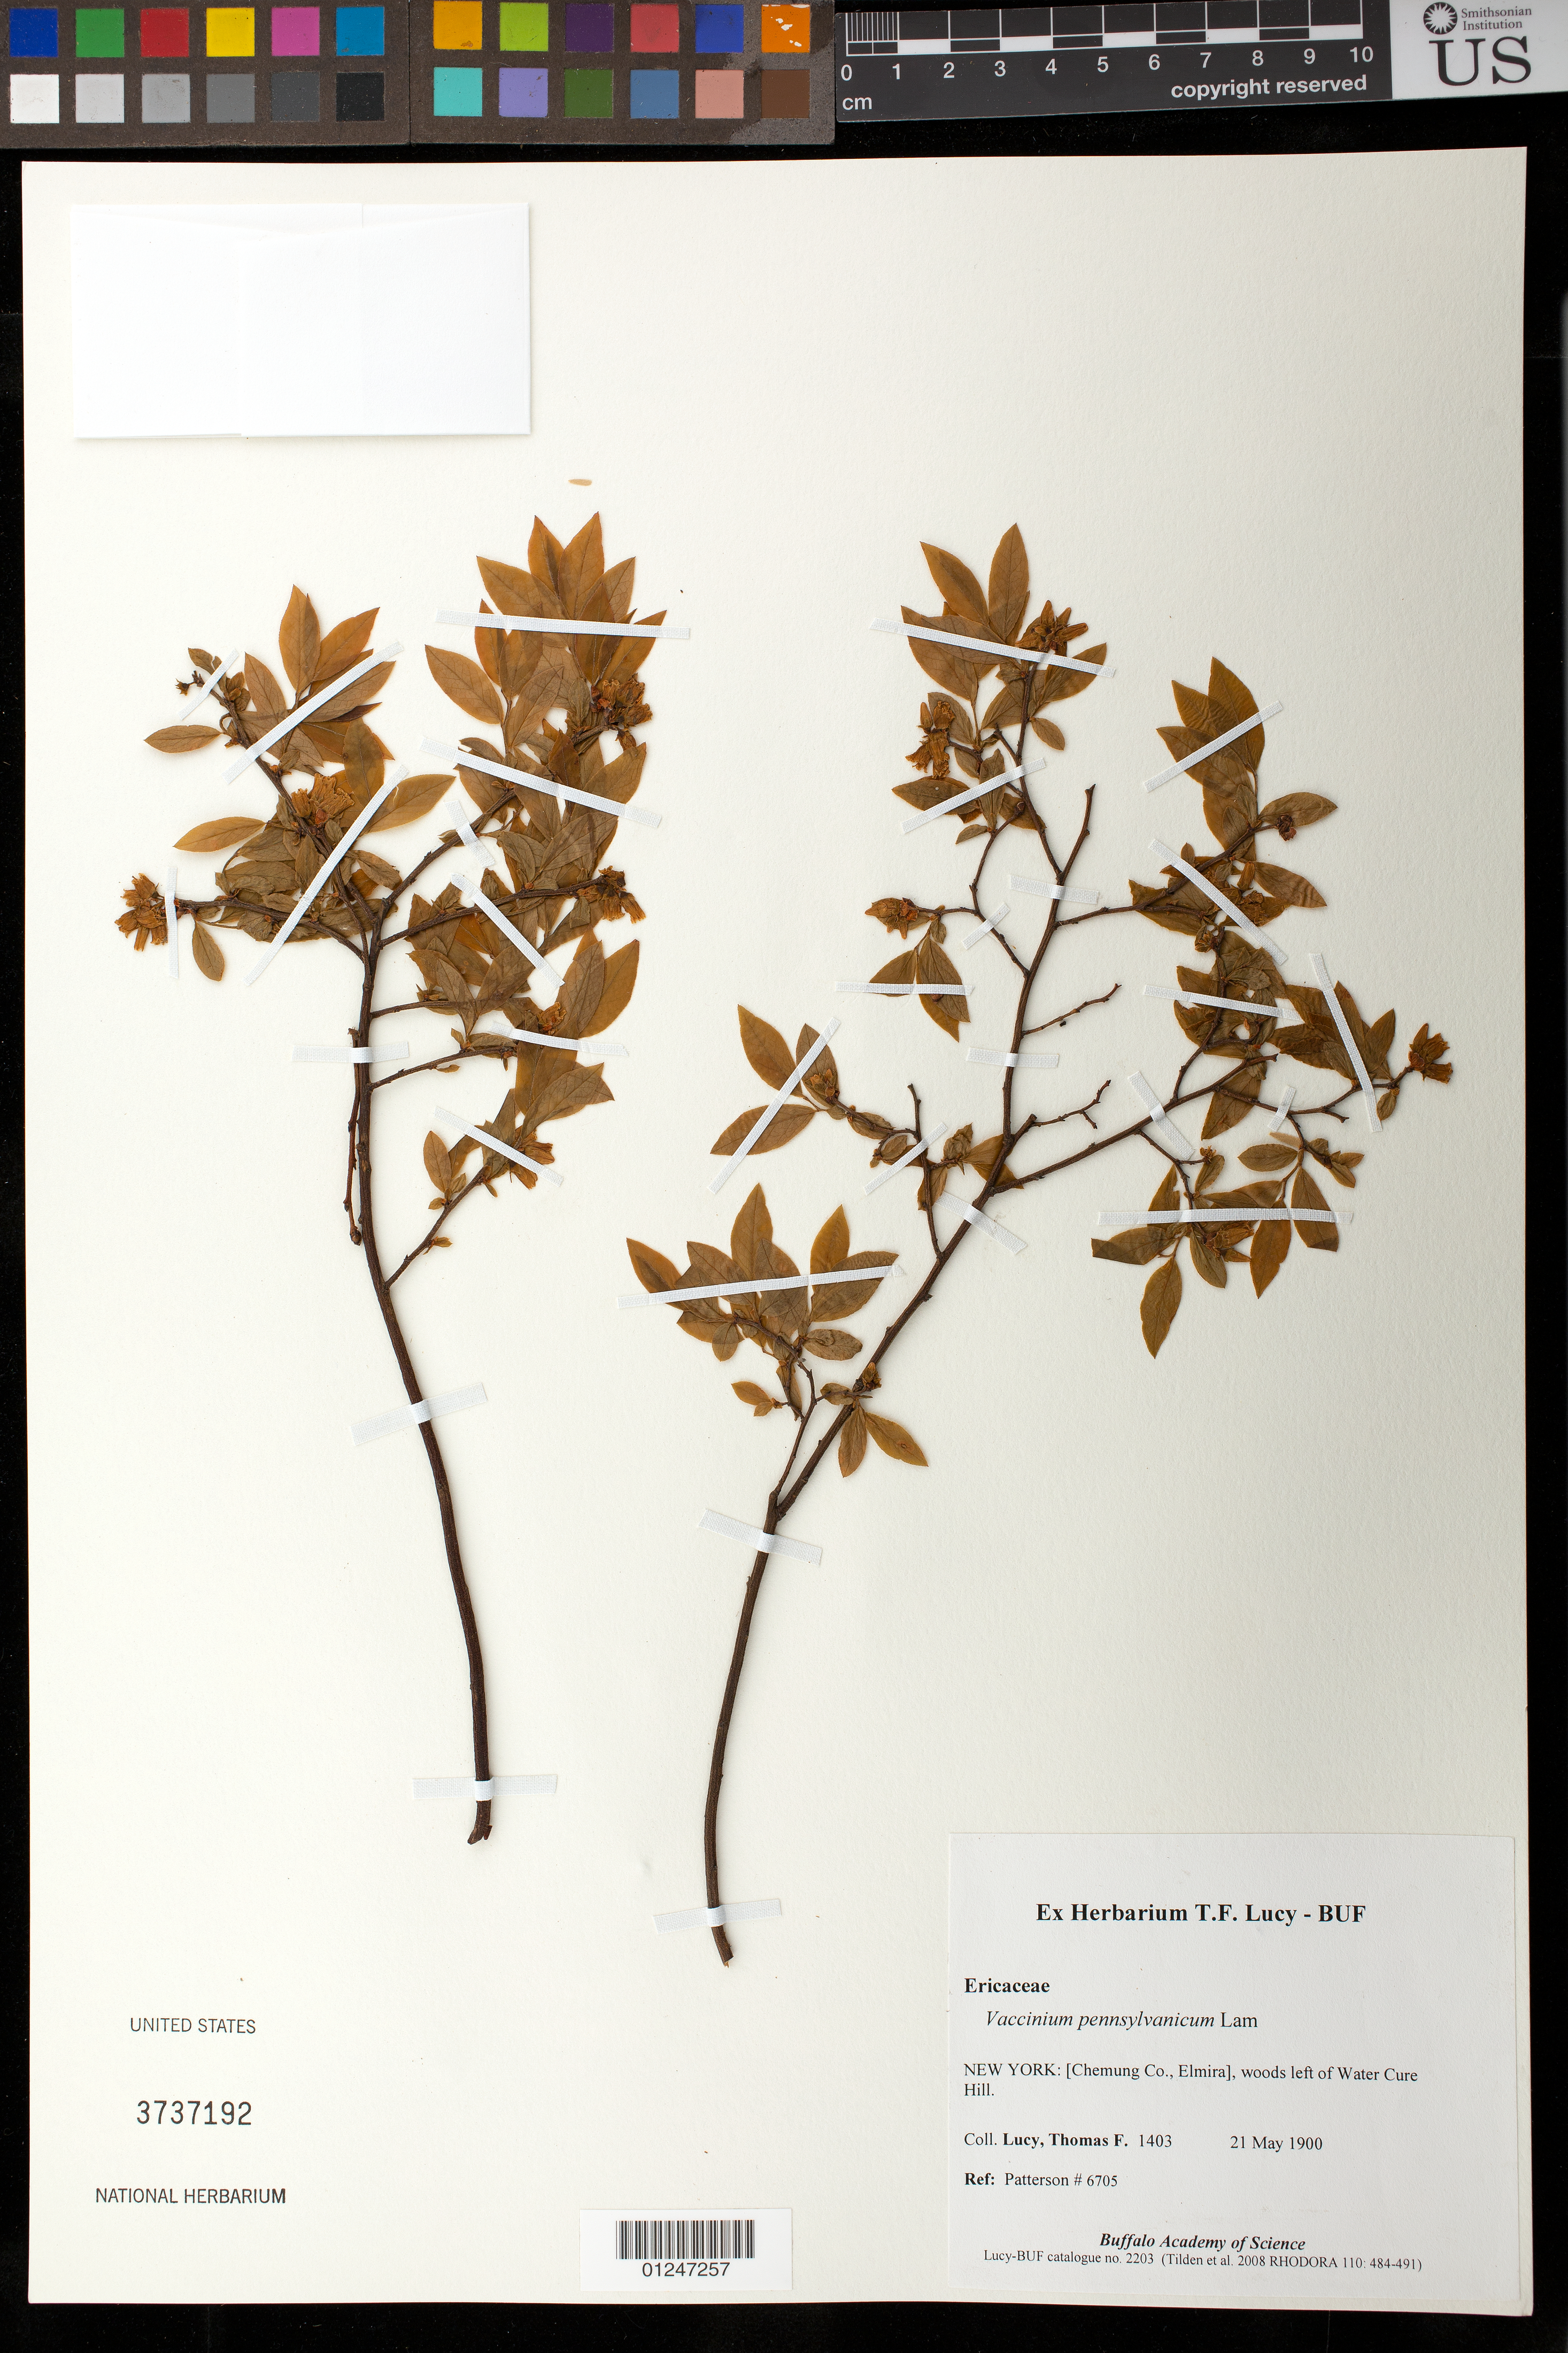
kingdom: Plantae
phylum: Tracheophyta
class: Magnoliopsida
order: Ericales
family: Ericaceae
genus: Vaccinium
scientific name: Vaccinium pensylvanicum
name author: Mill.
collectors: T. Lucy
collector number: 1403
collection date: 1900-05-21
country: United States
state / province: New York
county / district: Chemung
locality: Elmira, woods left of Water Cure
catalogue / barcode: US 3737192